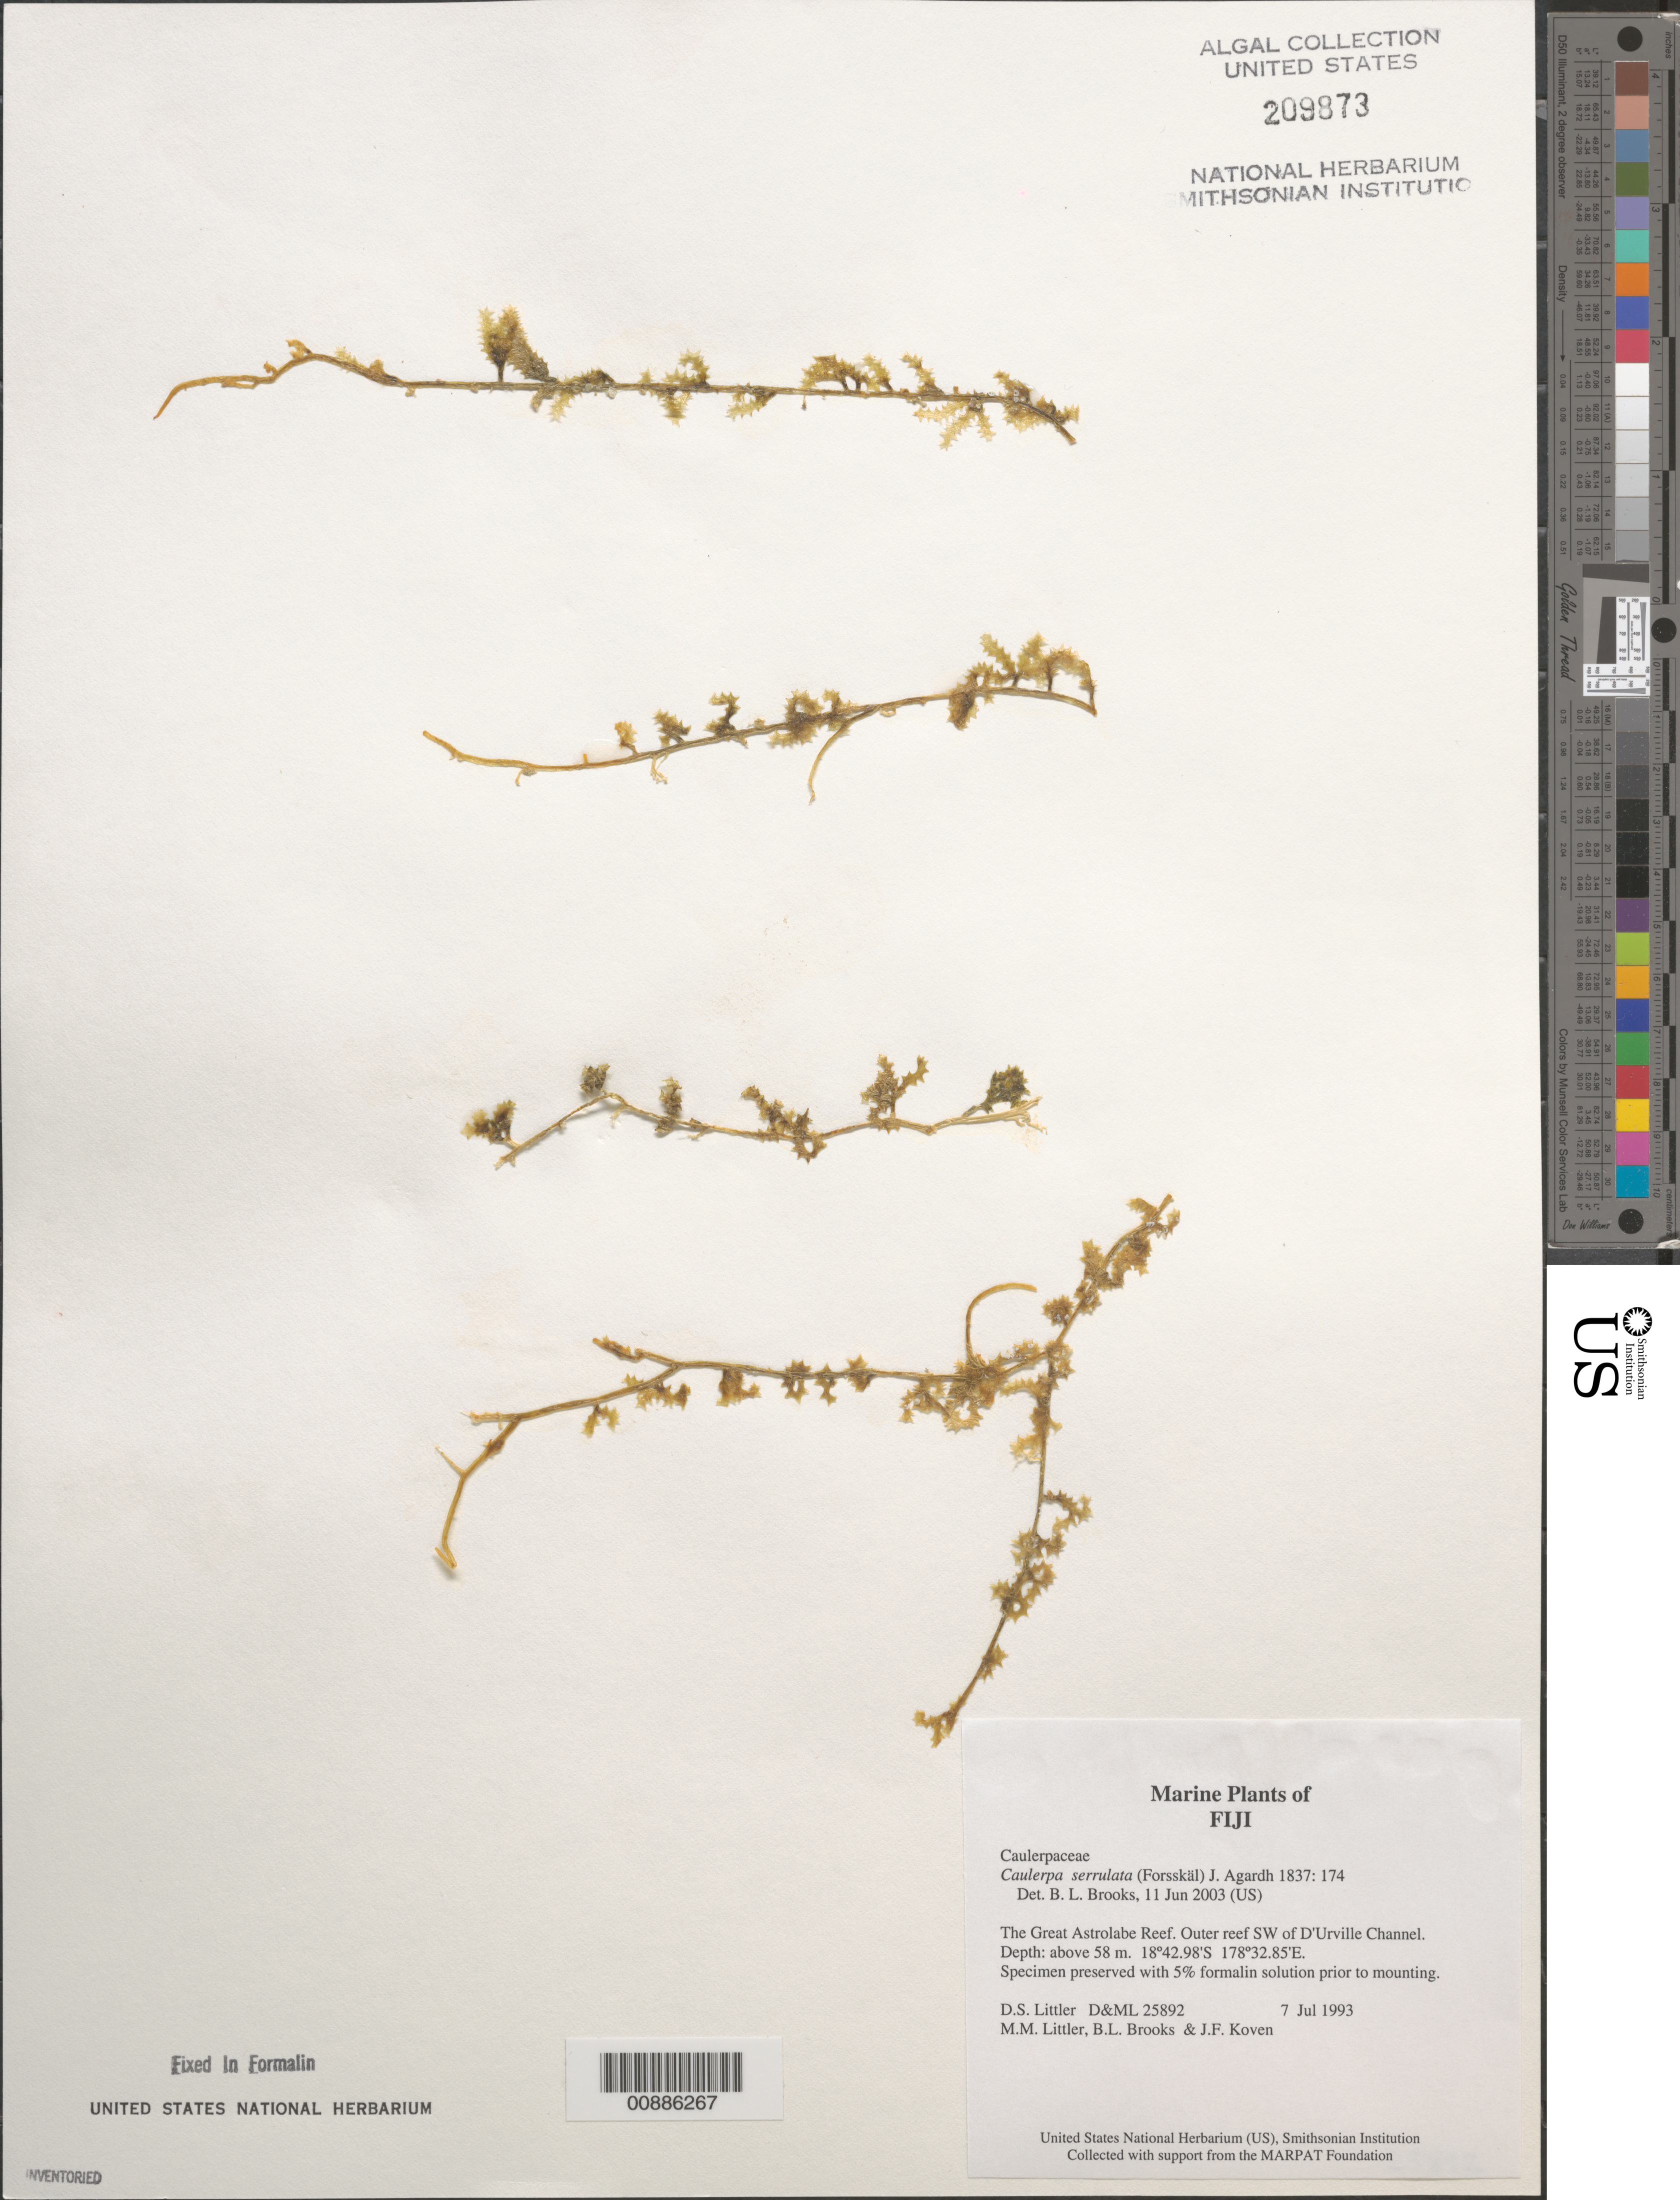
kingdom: Plantae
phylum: Chlorophyta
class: Ulvophyceae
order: Bryopsidales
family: Caulerpaceae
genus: Caulerpa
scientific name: Caulerpa serrulata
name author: (Forssk.) J. Agardh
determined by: Brooks, B. L., (BOT), Smithsonian Institution - National Museum of Natural History (UNITED STATES)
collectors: D. S. Littler, M. M. Littler, B. Brooks & J. Koven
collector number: D&ML 25892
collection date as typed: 07 Jul 1993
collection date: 1993-07-07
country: Fiji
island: Great Astrolabe Reef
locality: Great Astrolabe Reef, outer reef southwest of D'Urville Channel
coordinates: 18 42.98'S, 178 32.85'E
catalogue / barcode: US 209873